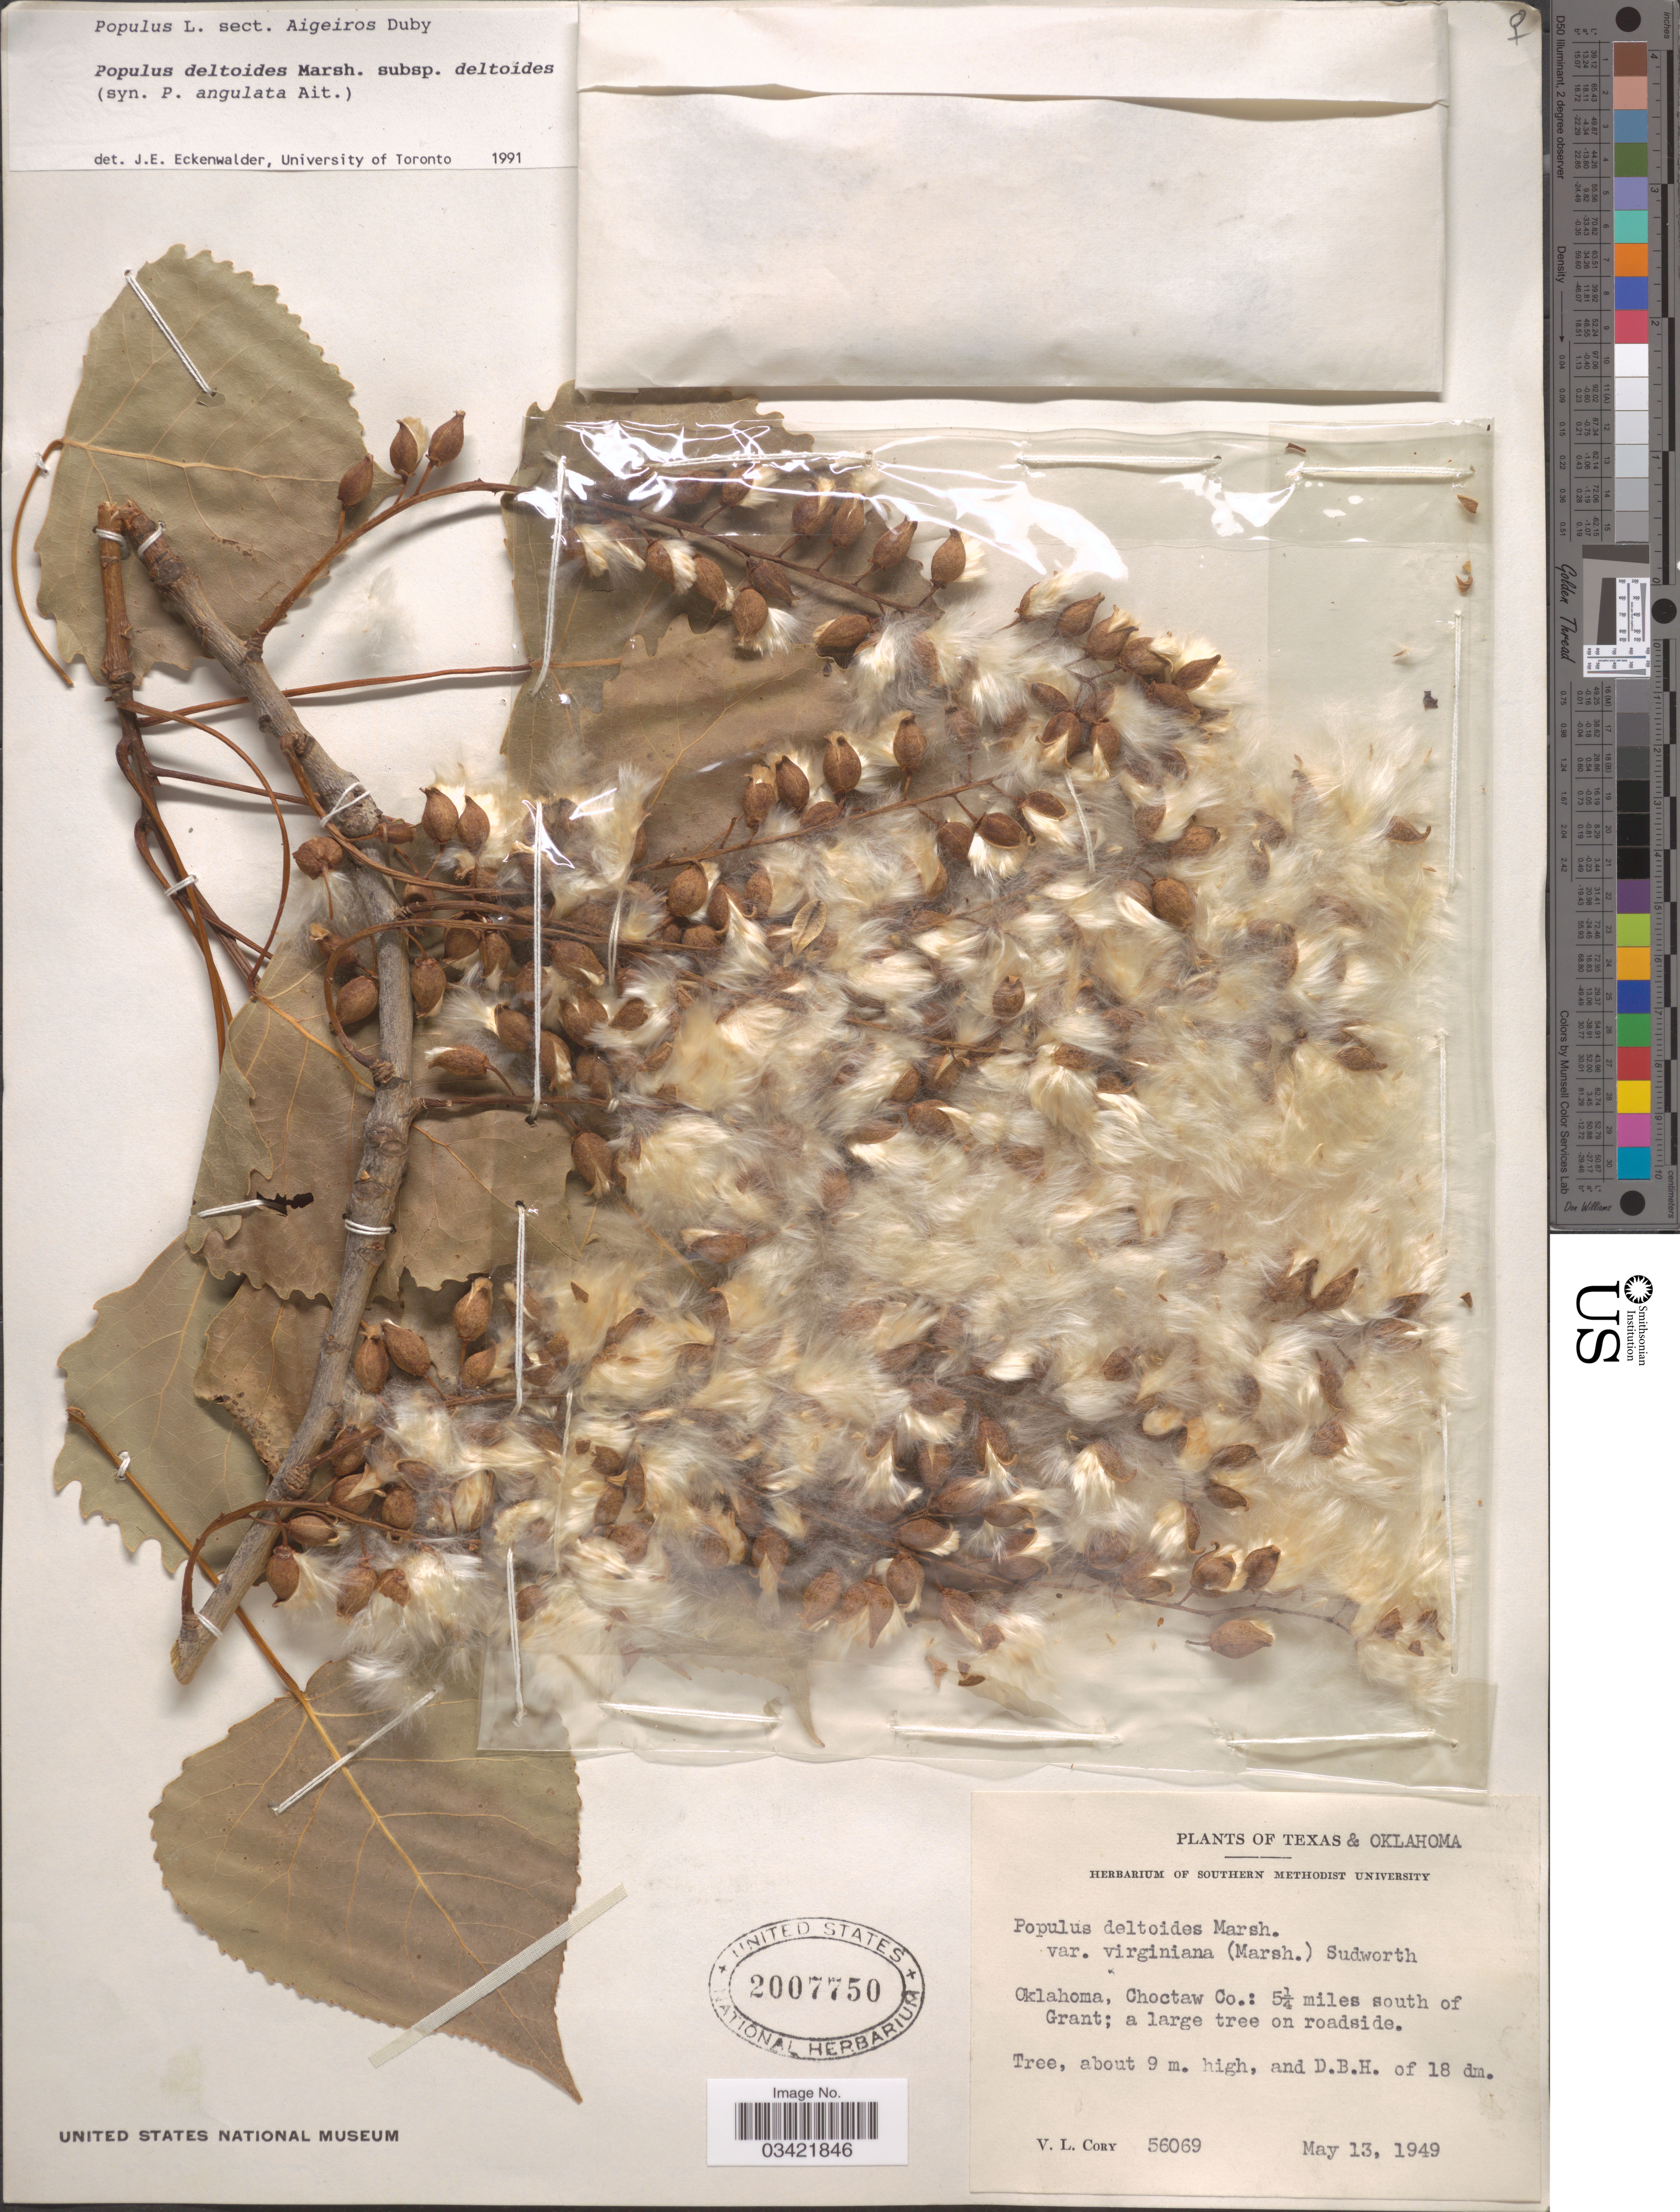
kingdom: Plantae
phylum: Tracheophyta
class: Magnoliopsida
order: Malpighiales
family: Salicaceae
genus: Populus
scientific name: Populus deltoides subsp. deltoides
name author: W. Bartram ex Marshall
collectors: V. Cory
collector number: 56069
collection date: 1949-05-13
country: United States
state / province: Oklahoma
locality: Choctaw Co.: 5¼ miles south of Grant.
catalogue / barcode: US 2007750